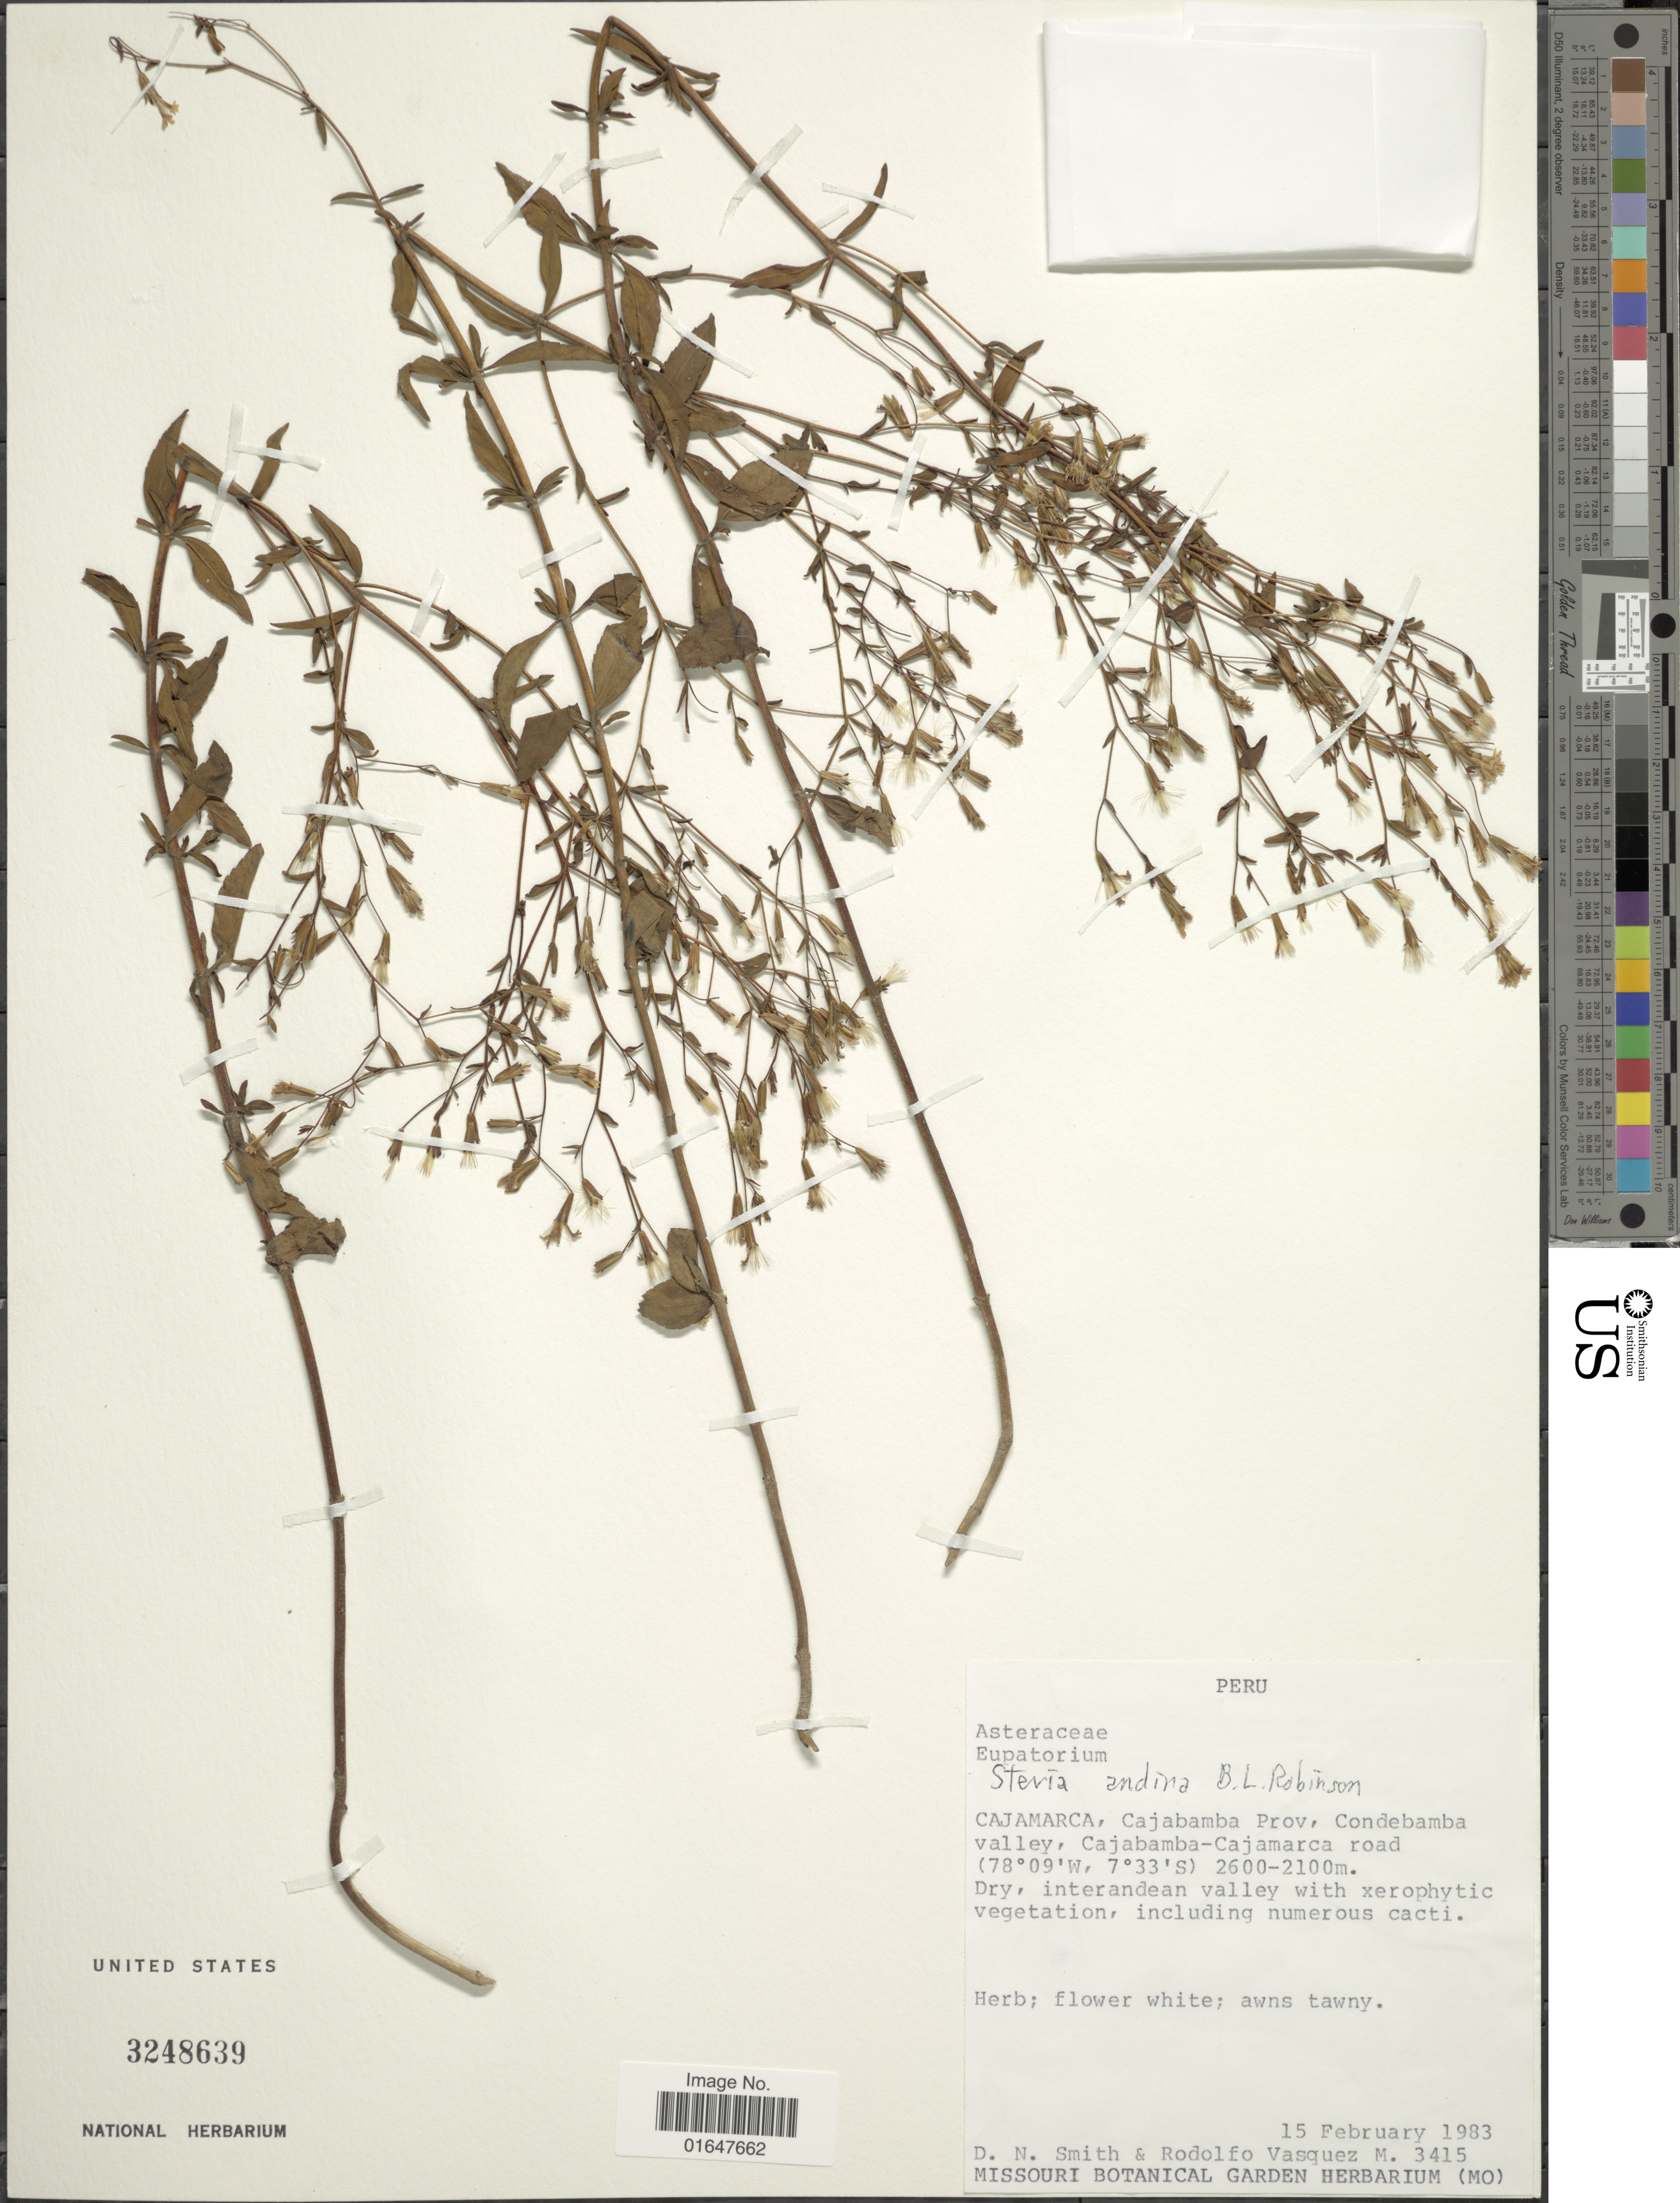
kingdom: Plantae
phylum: Tracheophyta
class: Magnoliopsida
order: Asterales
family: Asteraceae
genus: Stevia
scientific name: Stevia andina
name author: B.L. Rob.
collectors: D. Smith & R. Vásquez M.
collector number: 3415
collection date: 1983-02-15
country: Peru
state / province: Cajamarca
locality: Cajabamba Prov, Condebamba valley, Cajabamba-Cajamarca road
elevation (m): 2100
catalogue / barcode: US 3248639